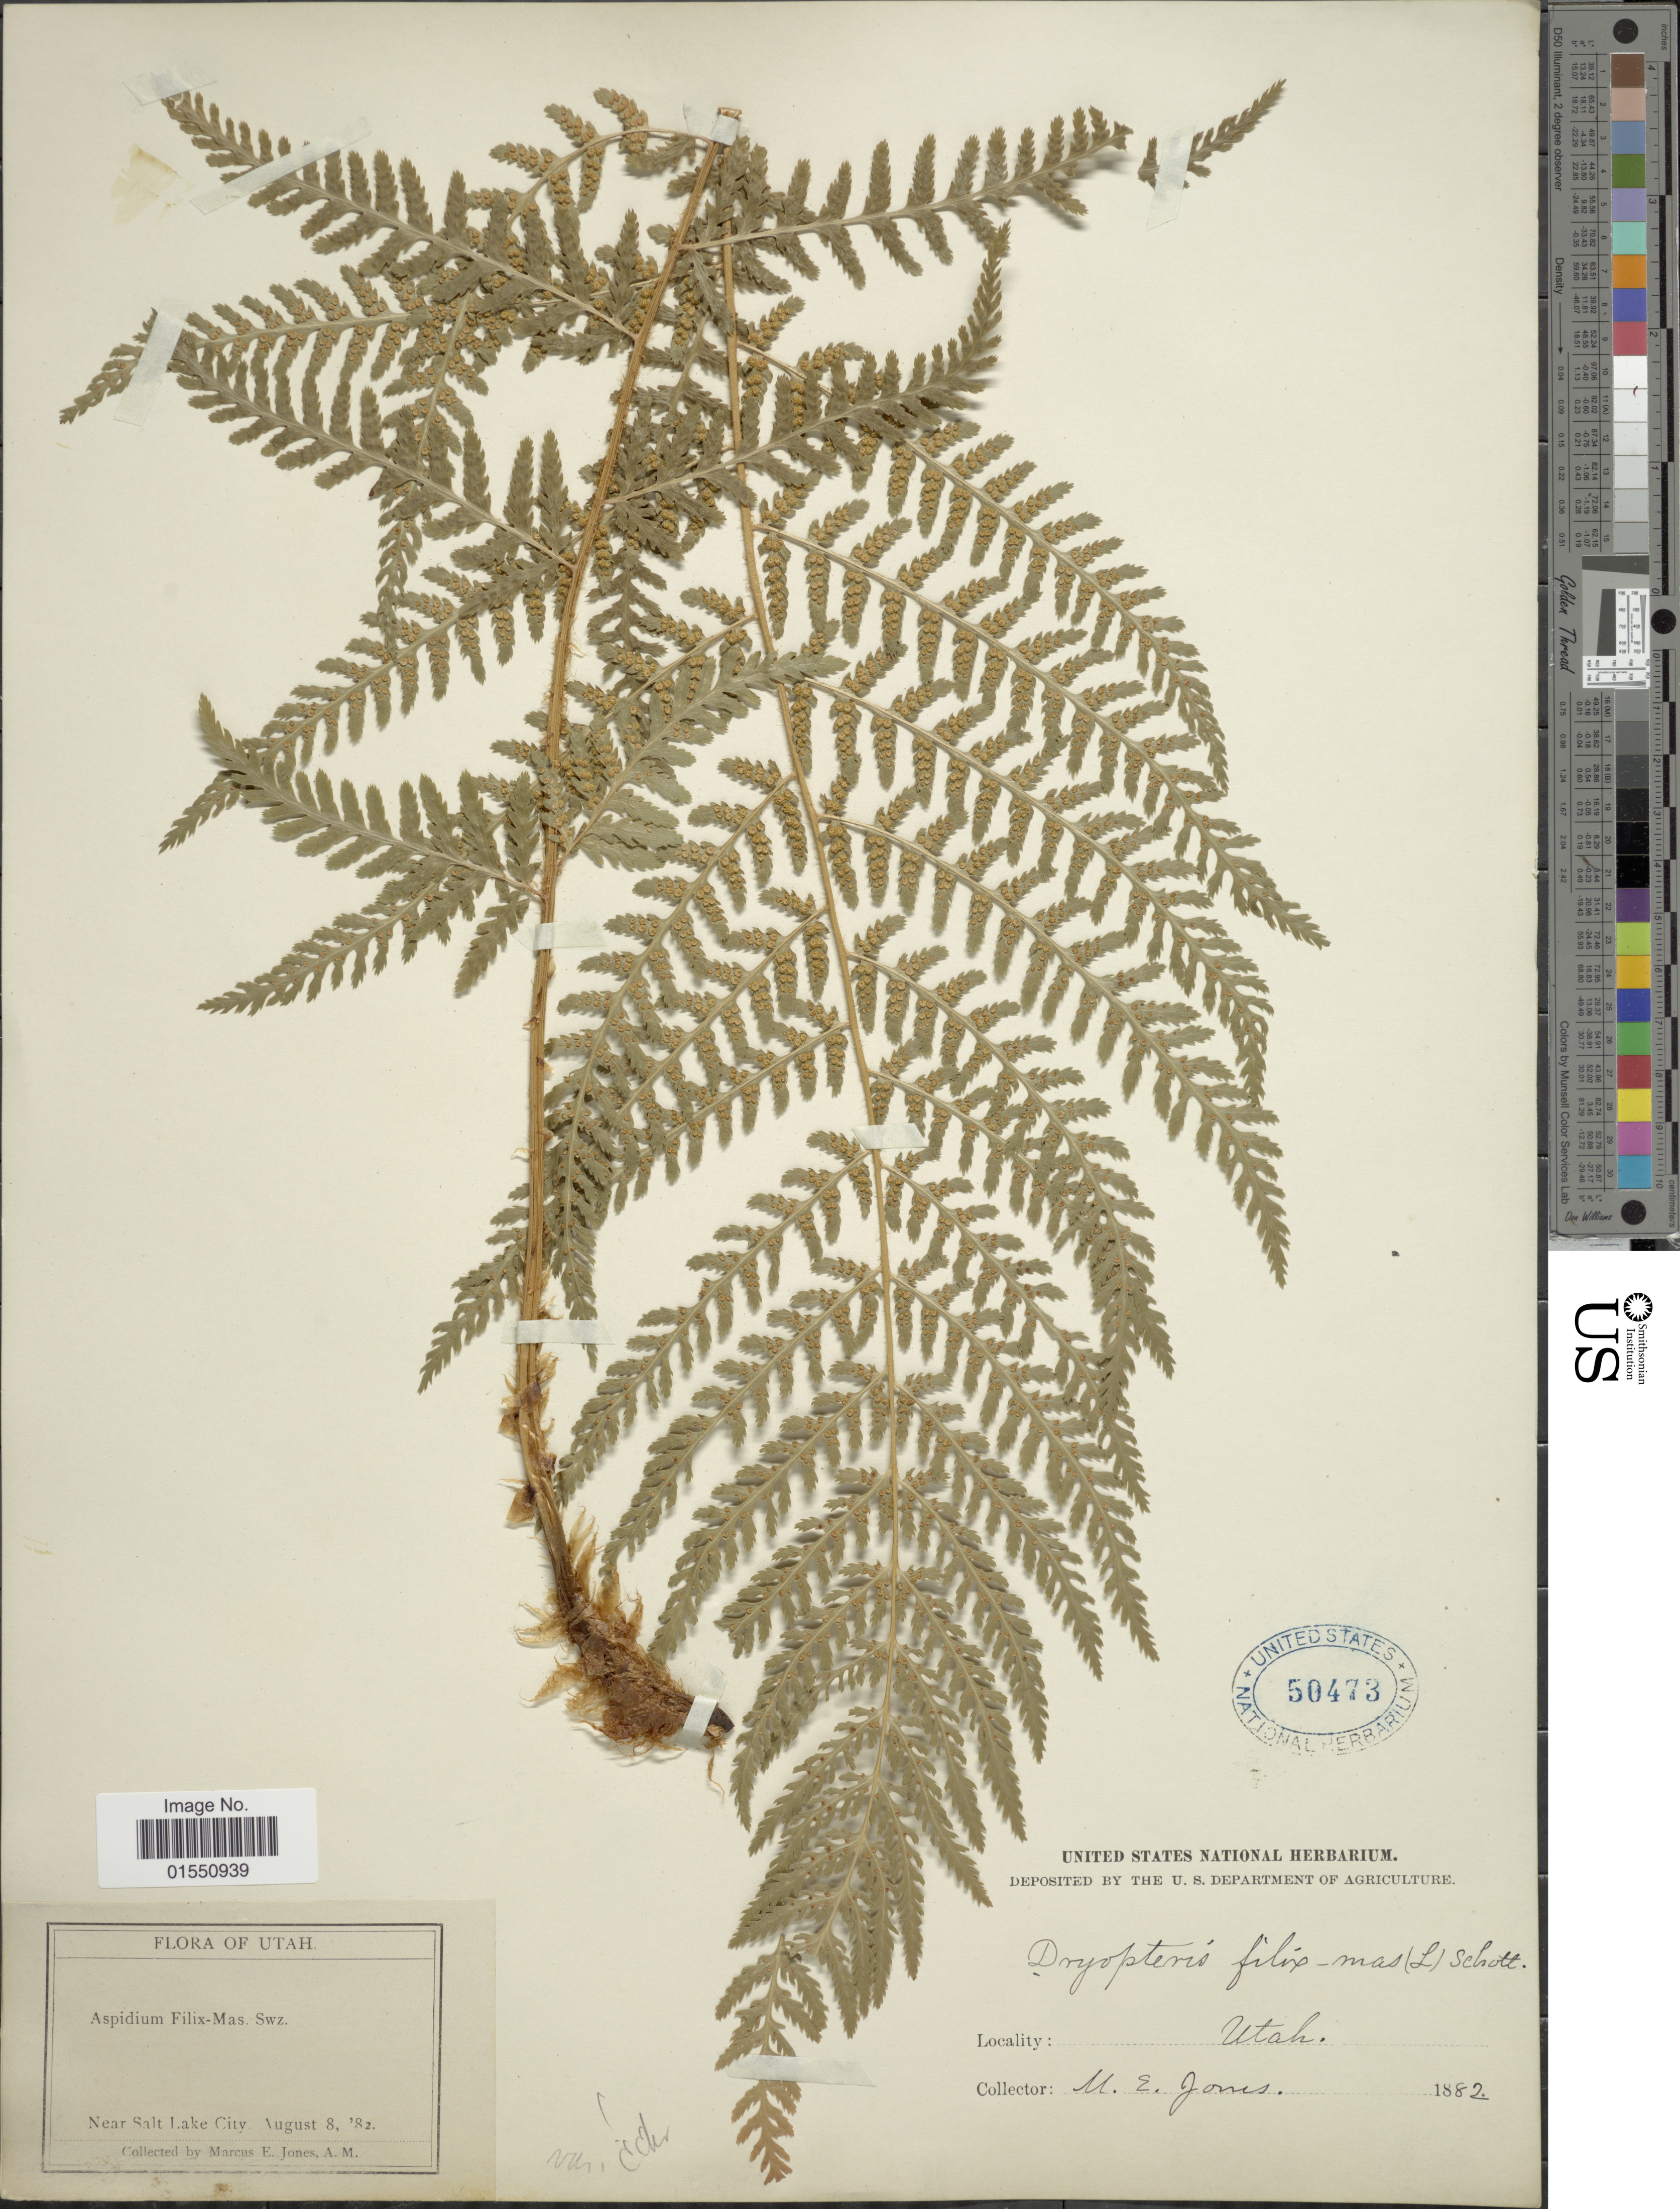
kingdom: Plantae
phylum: Tracheophyta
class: Polypodiopsida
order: Polypodiales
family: Dryopteridaceae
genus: Dryopteris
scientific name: Dryopteris filix-mas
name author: (L.) Schott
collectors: M. E. Jones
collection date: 1882-08-08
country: United States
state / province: Utah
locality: Near Salt Lake City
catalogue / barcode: US 50473